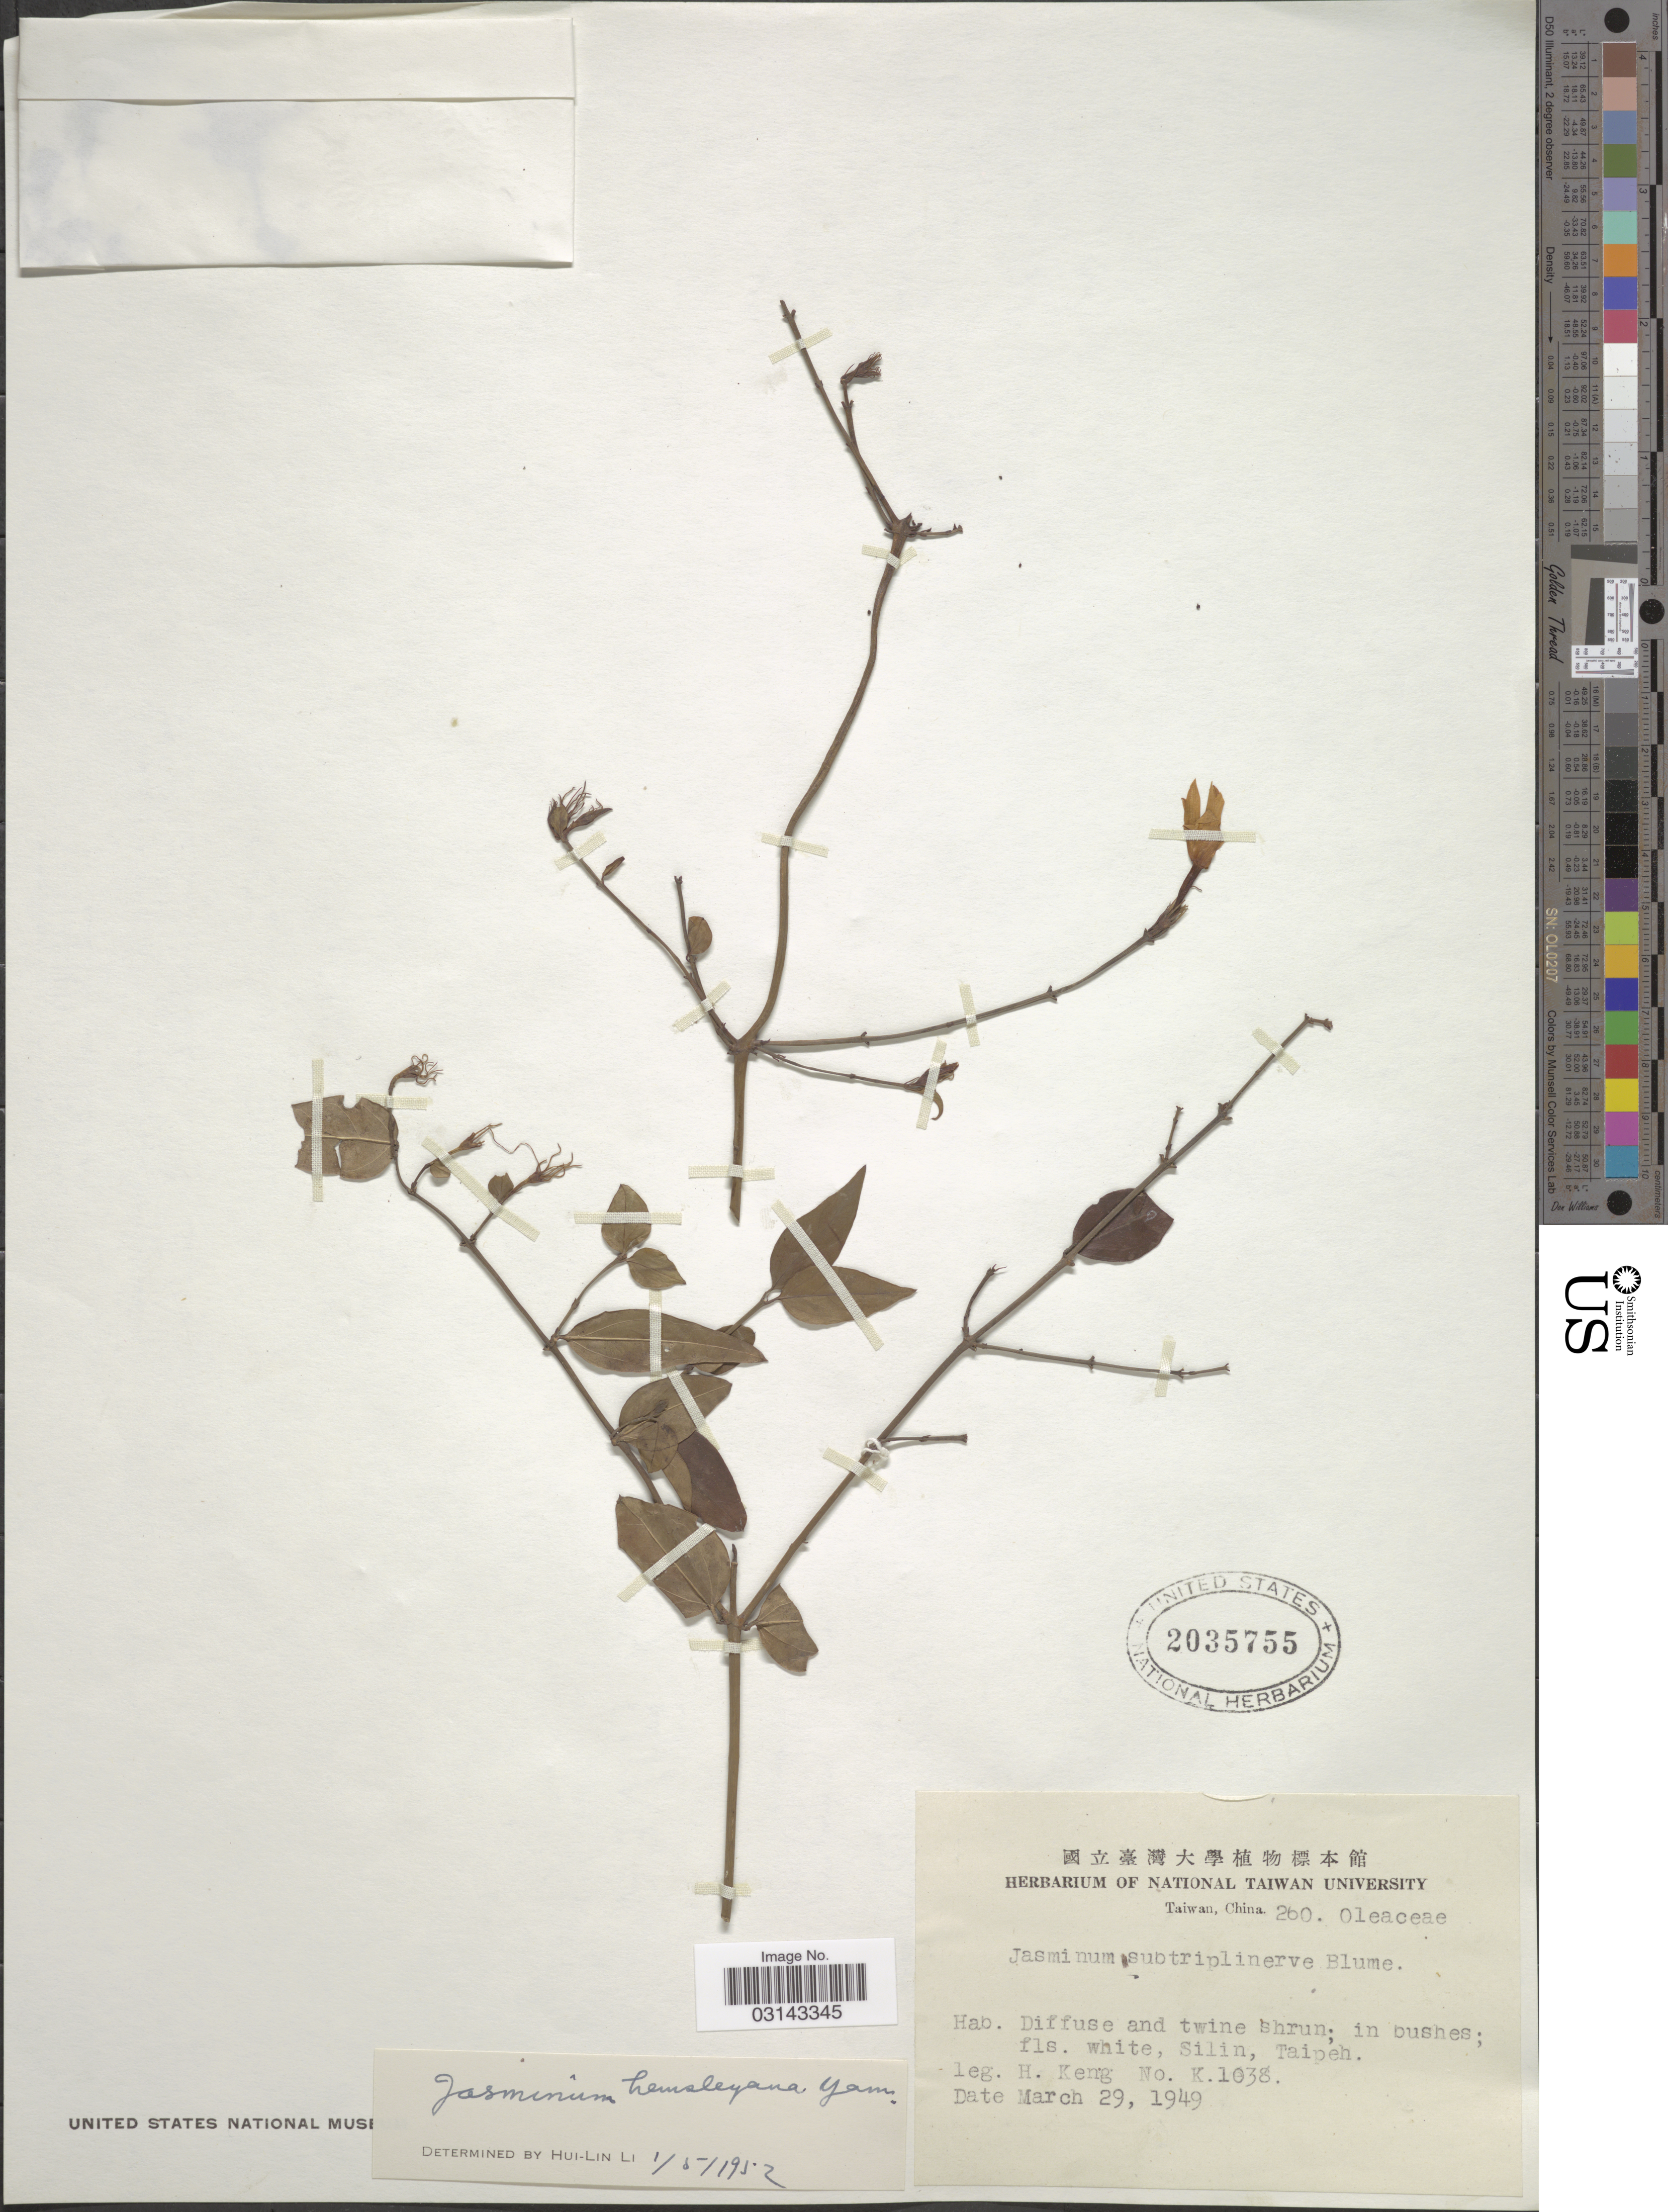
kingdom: Plantae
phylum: Tracheophyta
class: Magnoliopsida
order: Lamiales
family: Oleaceae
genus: Jasminum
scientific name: Jasminum hemsleyi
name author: Yamam.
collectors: H. Keng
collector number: K1038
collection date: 1949-03-29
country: Taiwan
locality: Silin. Taipeh.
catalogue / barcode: US 2035755